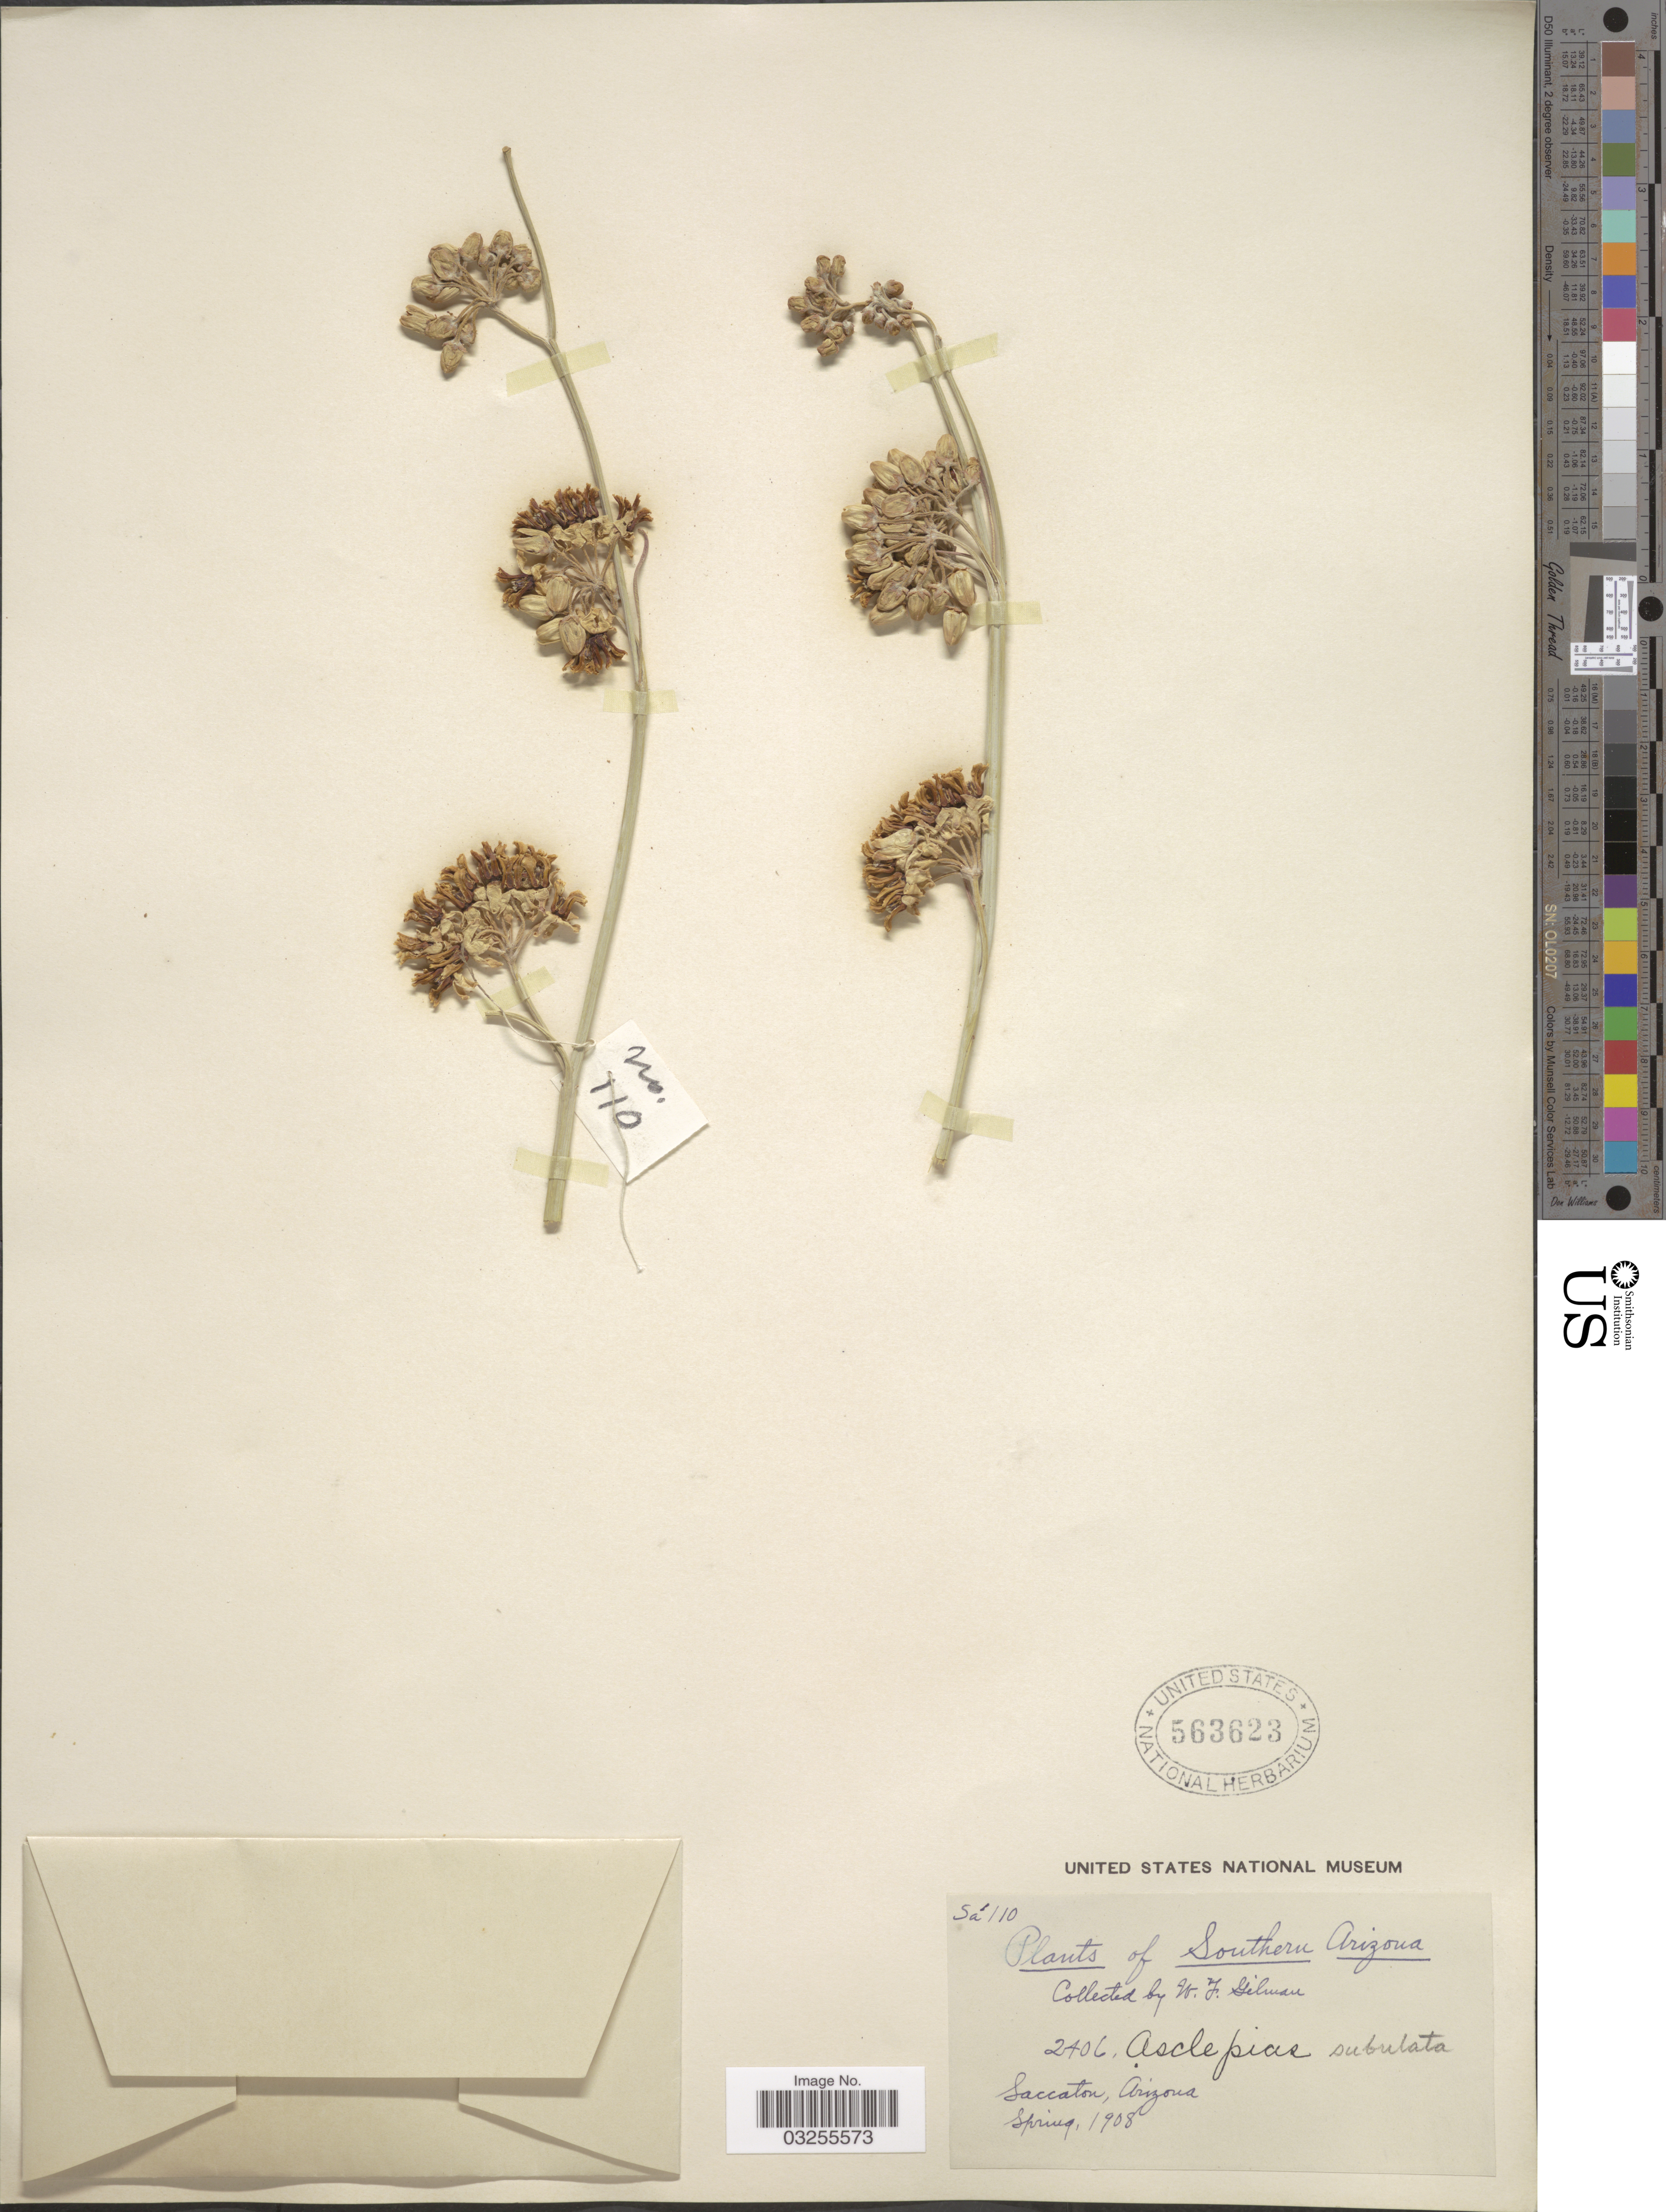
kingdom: Plantae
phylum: Tracheophyta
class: Magnoliopsida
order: Gentianales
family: Apocynaceae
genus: Asclepias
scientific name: Asclepias subulata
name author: Decne.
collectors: M. F. Gilman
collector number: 2406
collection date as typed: Spring 1908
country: United States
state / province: Arizona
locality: Southern Arizona, Saccaton.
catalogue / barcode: US 563623